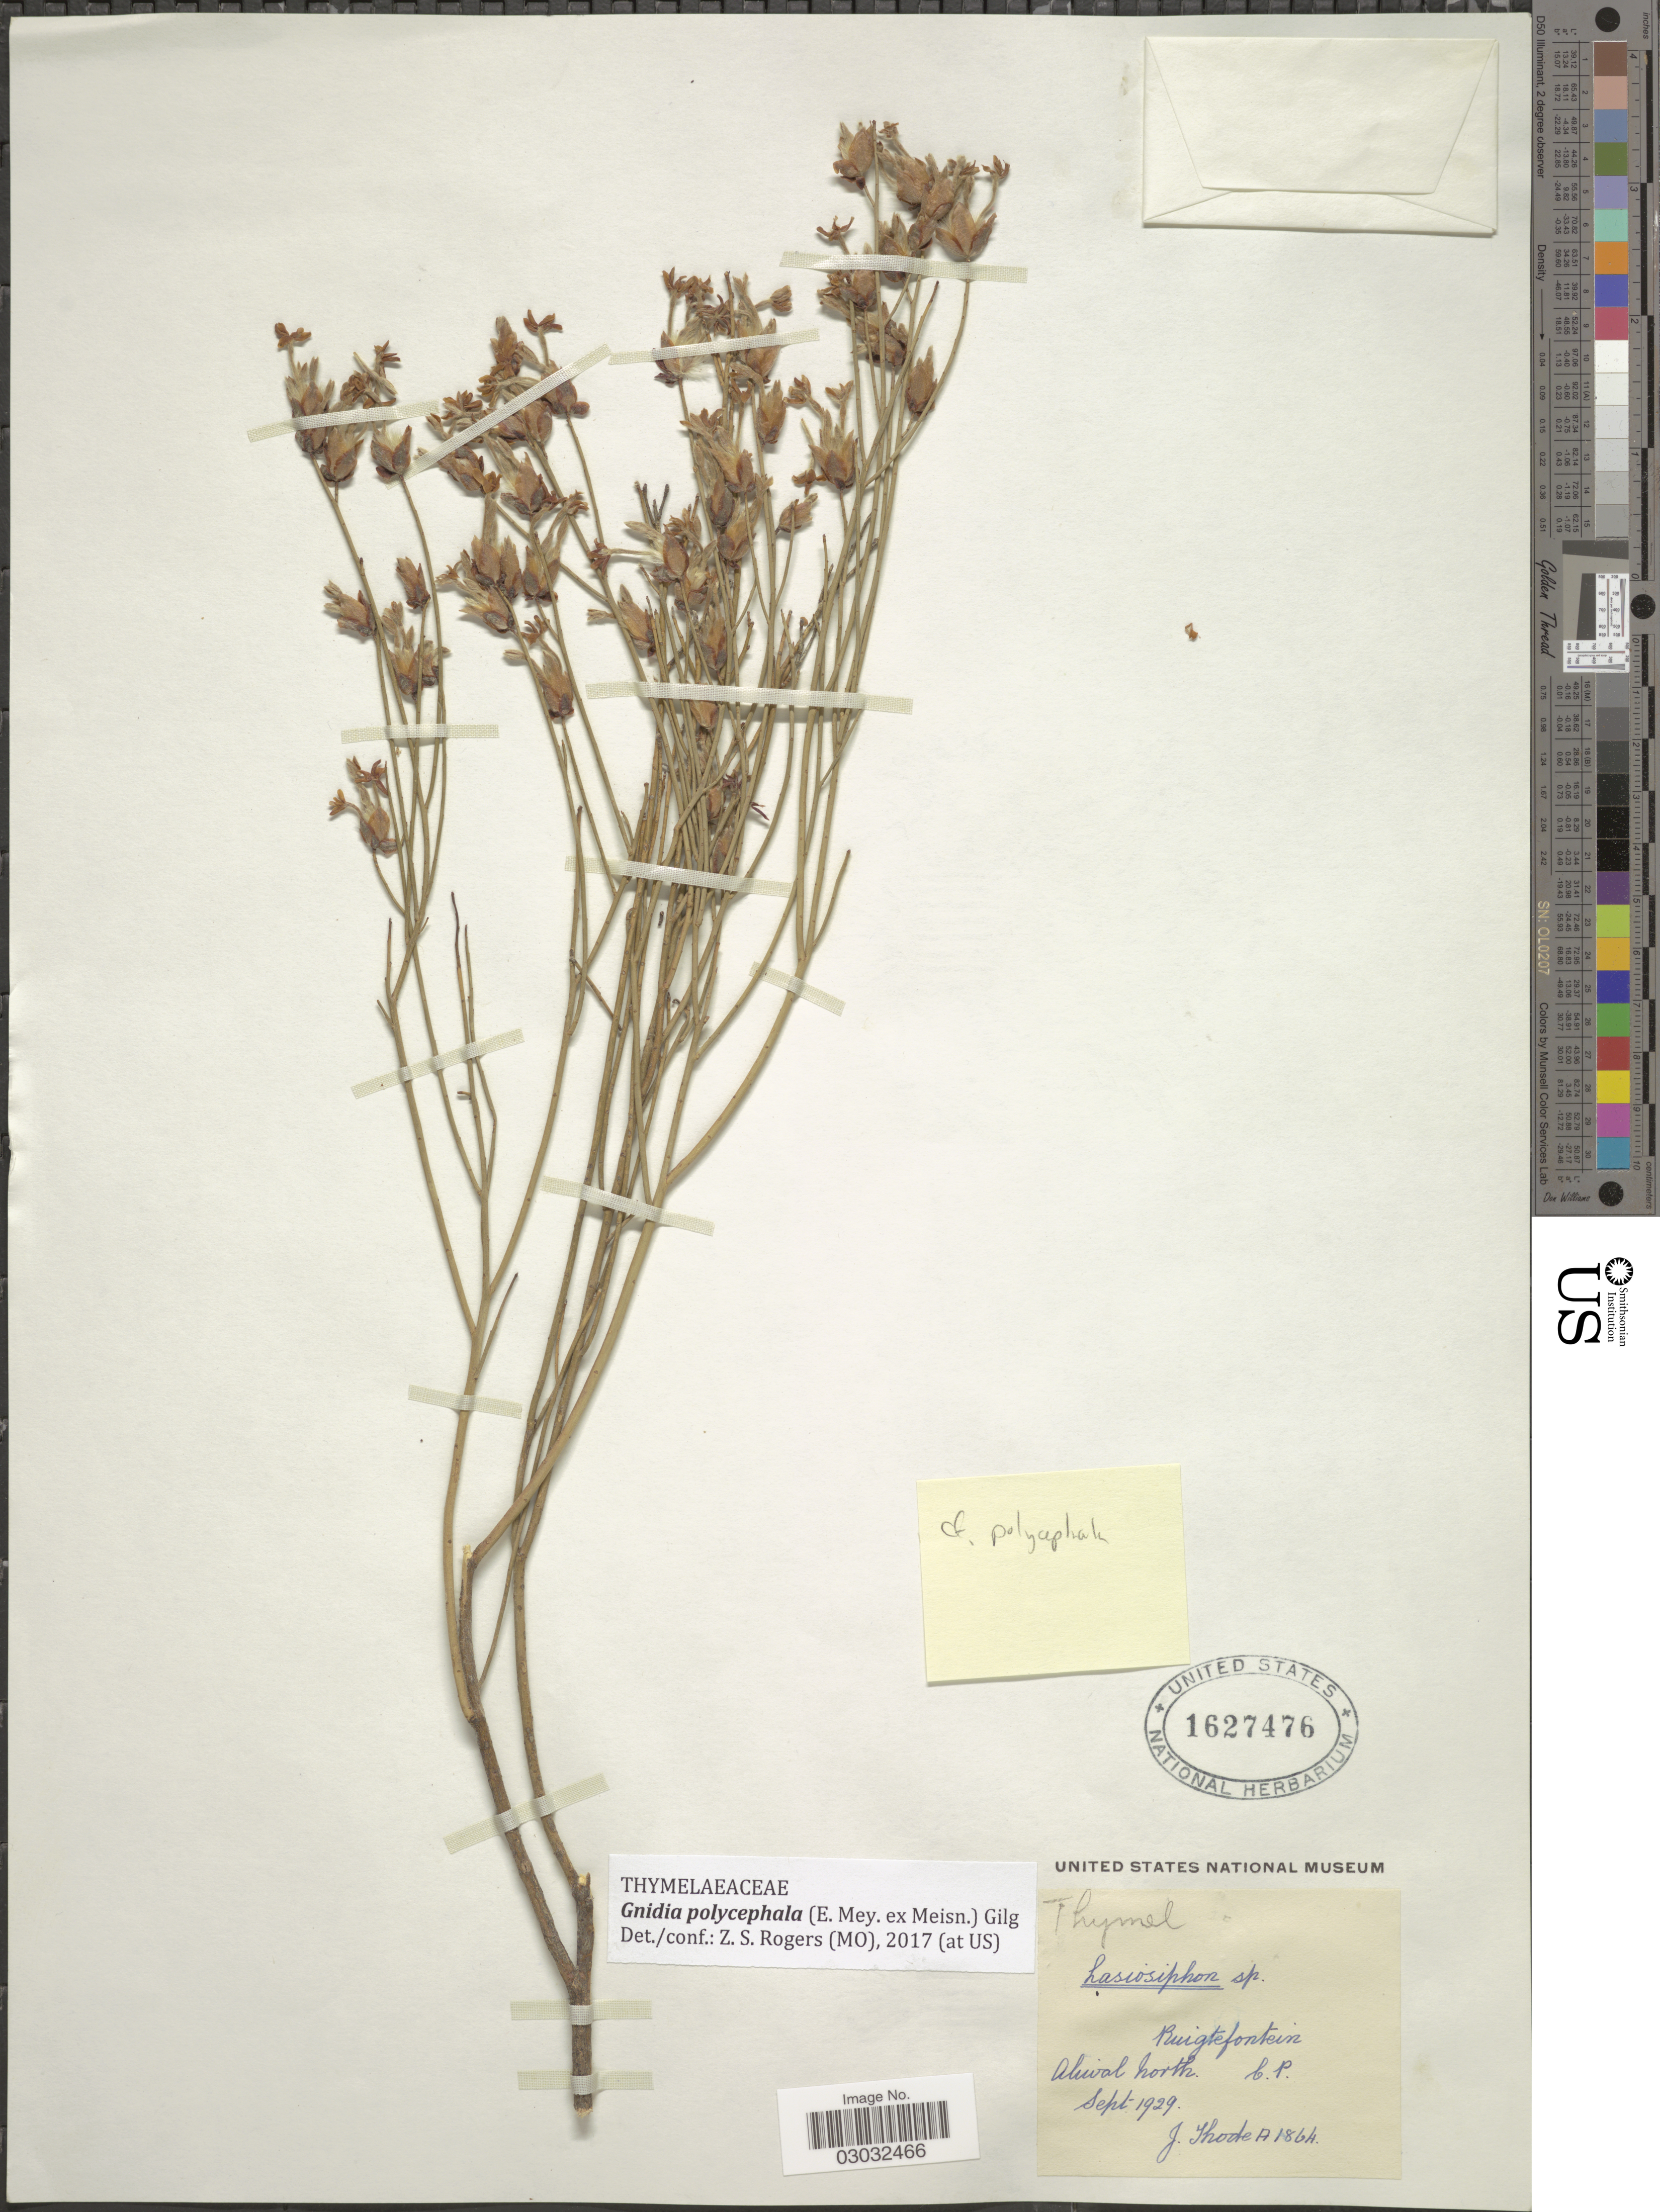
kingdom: Plantae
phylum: Tracheophyta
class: Magnoliopsida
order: Malvales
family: Thymelaeaceae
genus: Lasiosiphon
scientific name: Lasiosiphon polycephalus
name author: (E. Mey. ex Meisn.) H. Pearson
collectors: J. Thode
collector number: A1864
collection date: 1929-09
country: South Africa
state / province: Eastern Cape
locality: Ruigtefontein. Aliwal North. C. P.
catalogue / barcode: US 1627476